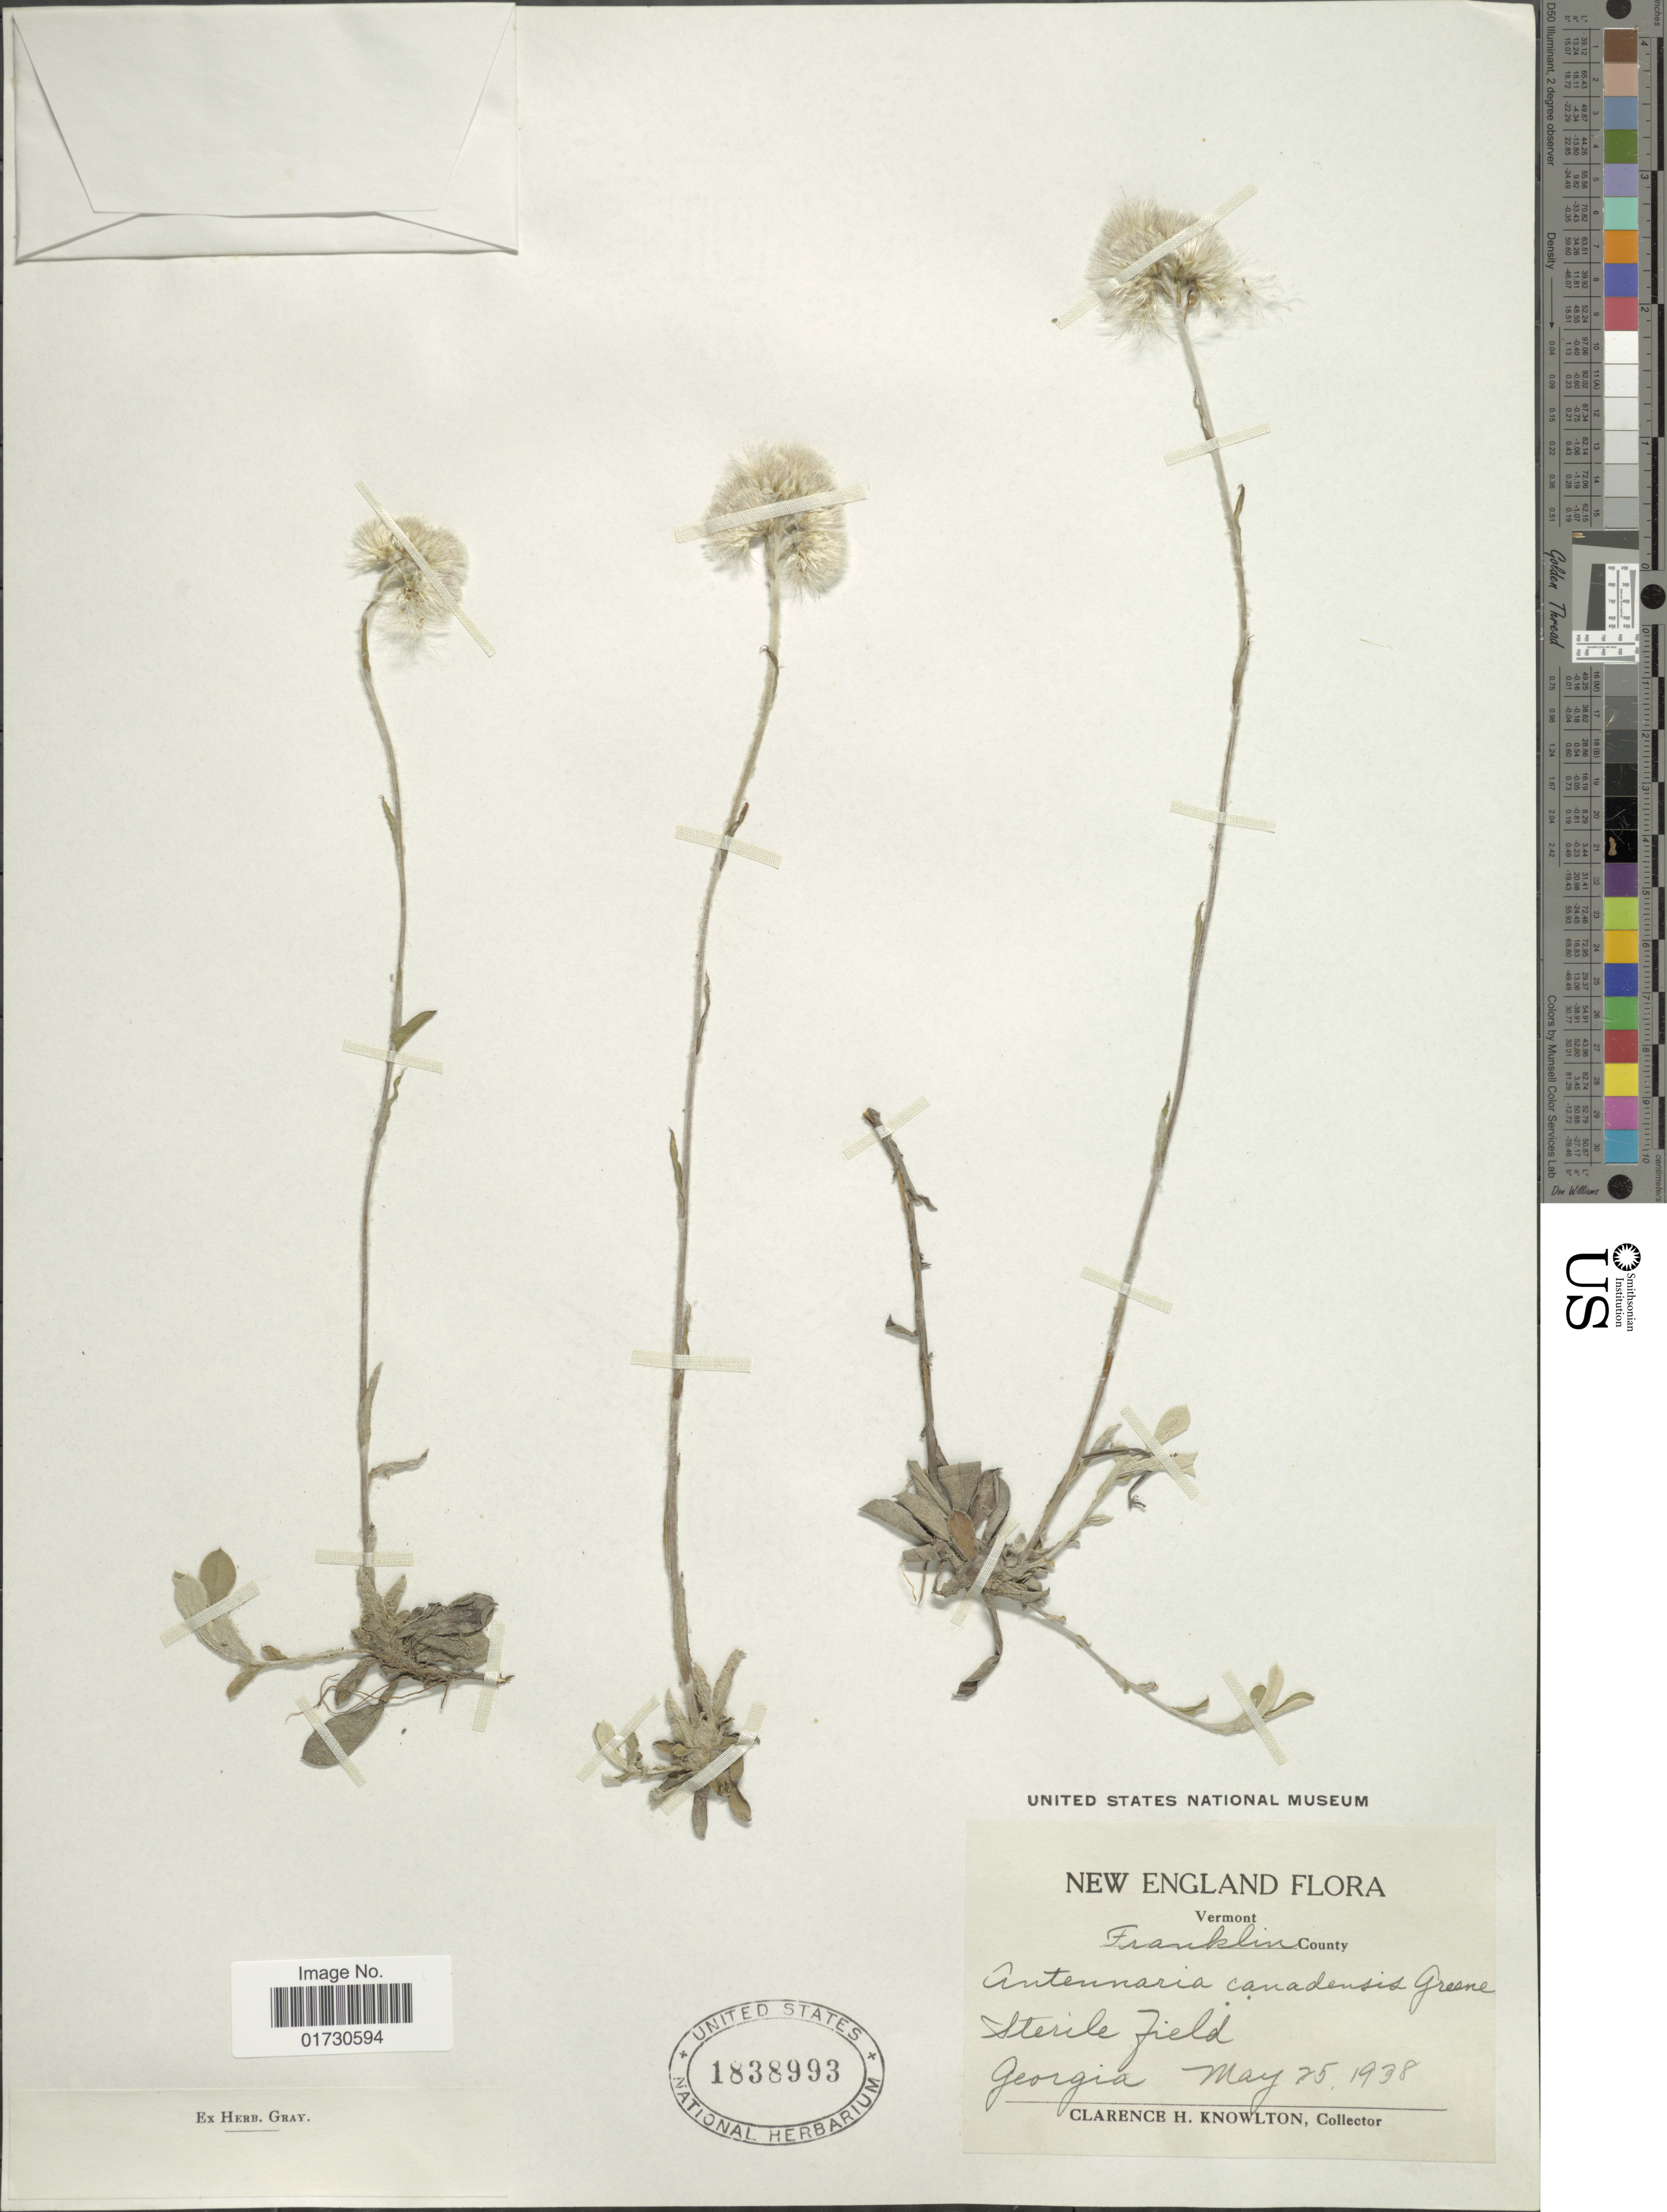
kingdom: Plantae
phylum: Tracheophyta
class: Magnoliopsida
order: Asterales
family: Asteraceae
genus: Antennaria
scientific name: Antennaria canadensis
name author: Greene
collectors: C. H. Knowlton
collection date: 1938-05-25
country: United States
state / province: Georgia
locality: New England, Sterile Field, Georgia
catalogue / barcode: US 1838993